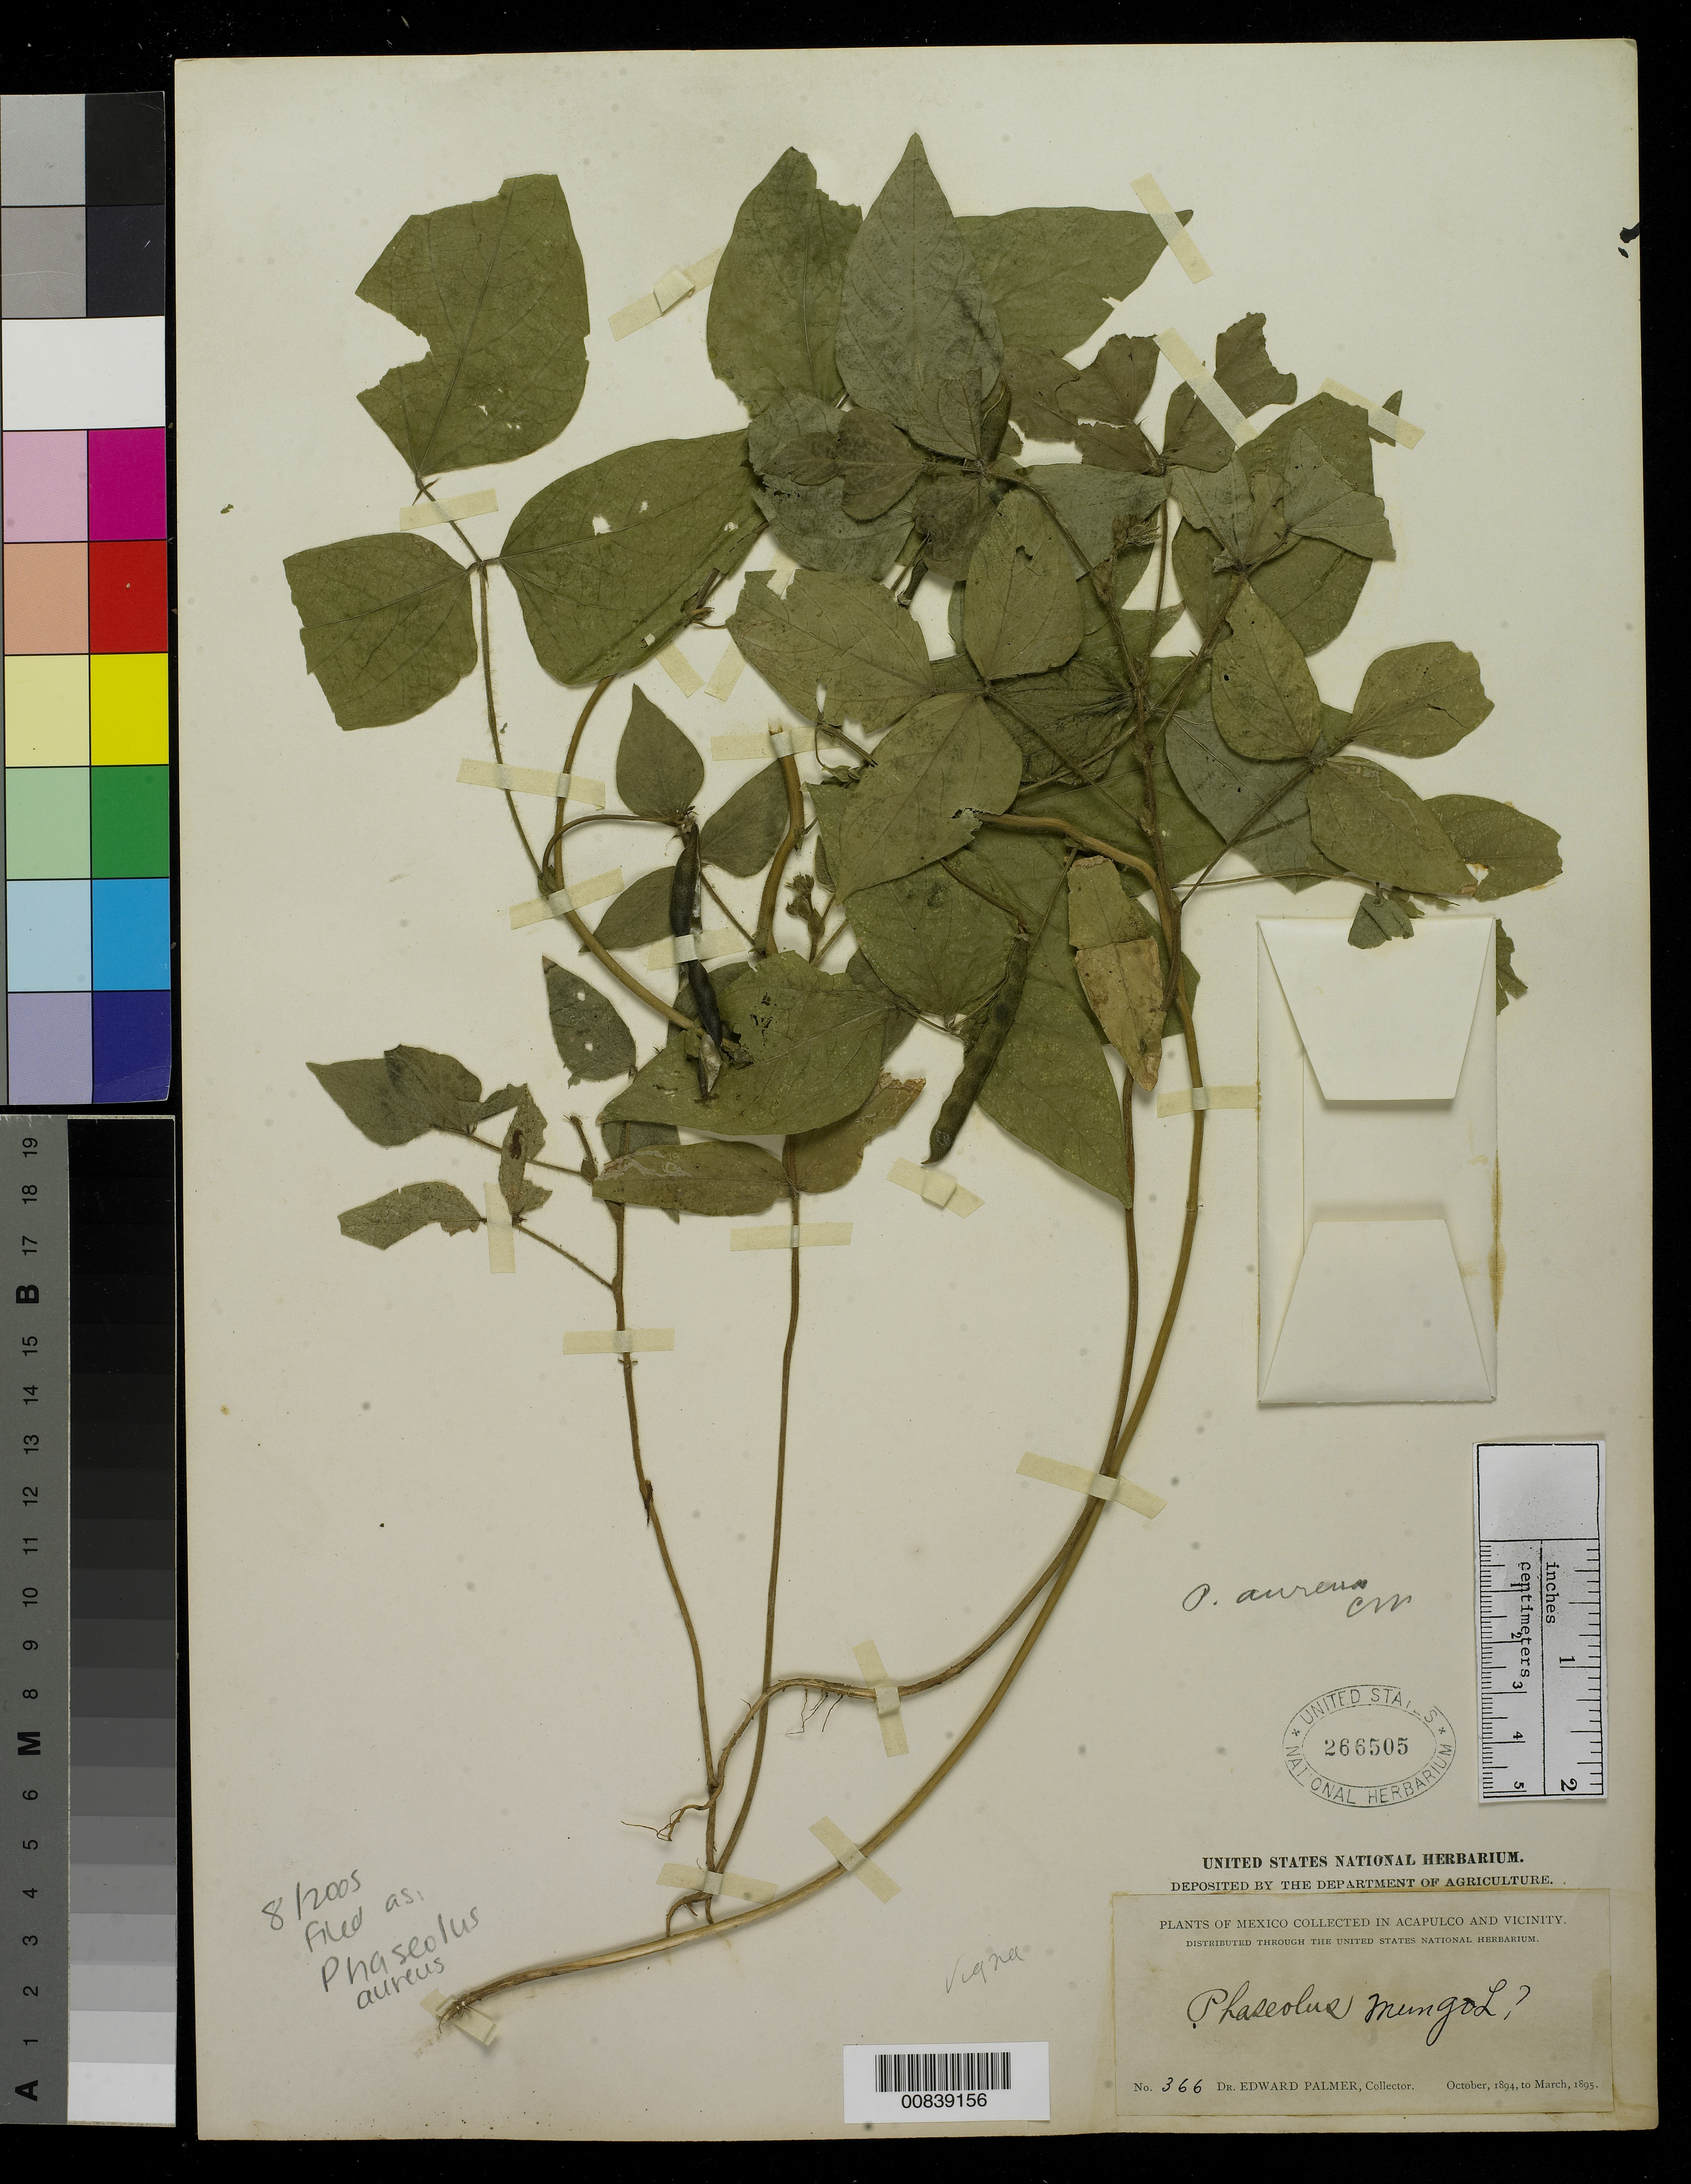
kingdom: Plantae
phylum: Tracheophyta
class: Magnoliopsida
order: Fabales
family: Fabaceae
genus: Phaseolus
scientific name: Phaseolus aureus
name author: Roxb.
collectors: E. Palmer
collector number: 366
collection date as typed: Oct 1894 to -- Mar 1895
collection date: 1894-10/1895-03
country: Mexico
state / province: Guerrero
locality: Acapulco, Guerrero and vicinity.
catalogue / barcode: US 266505